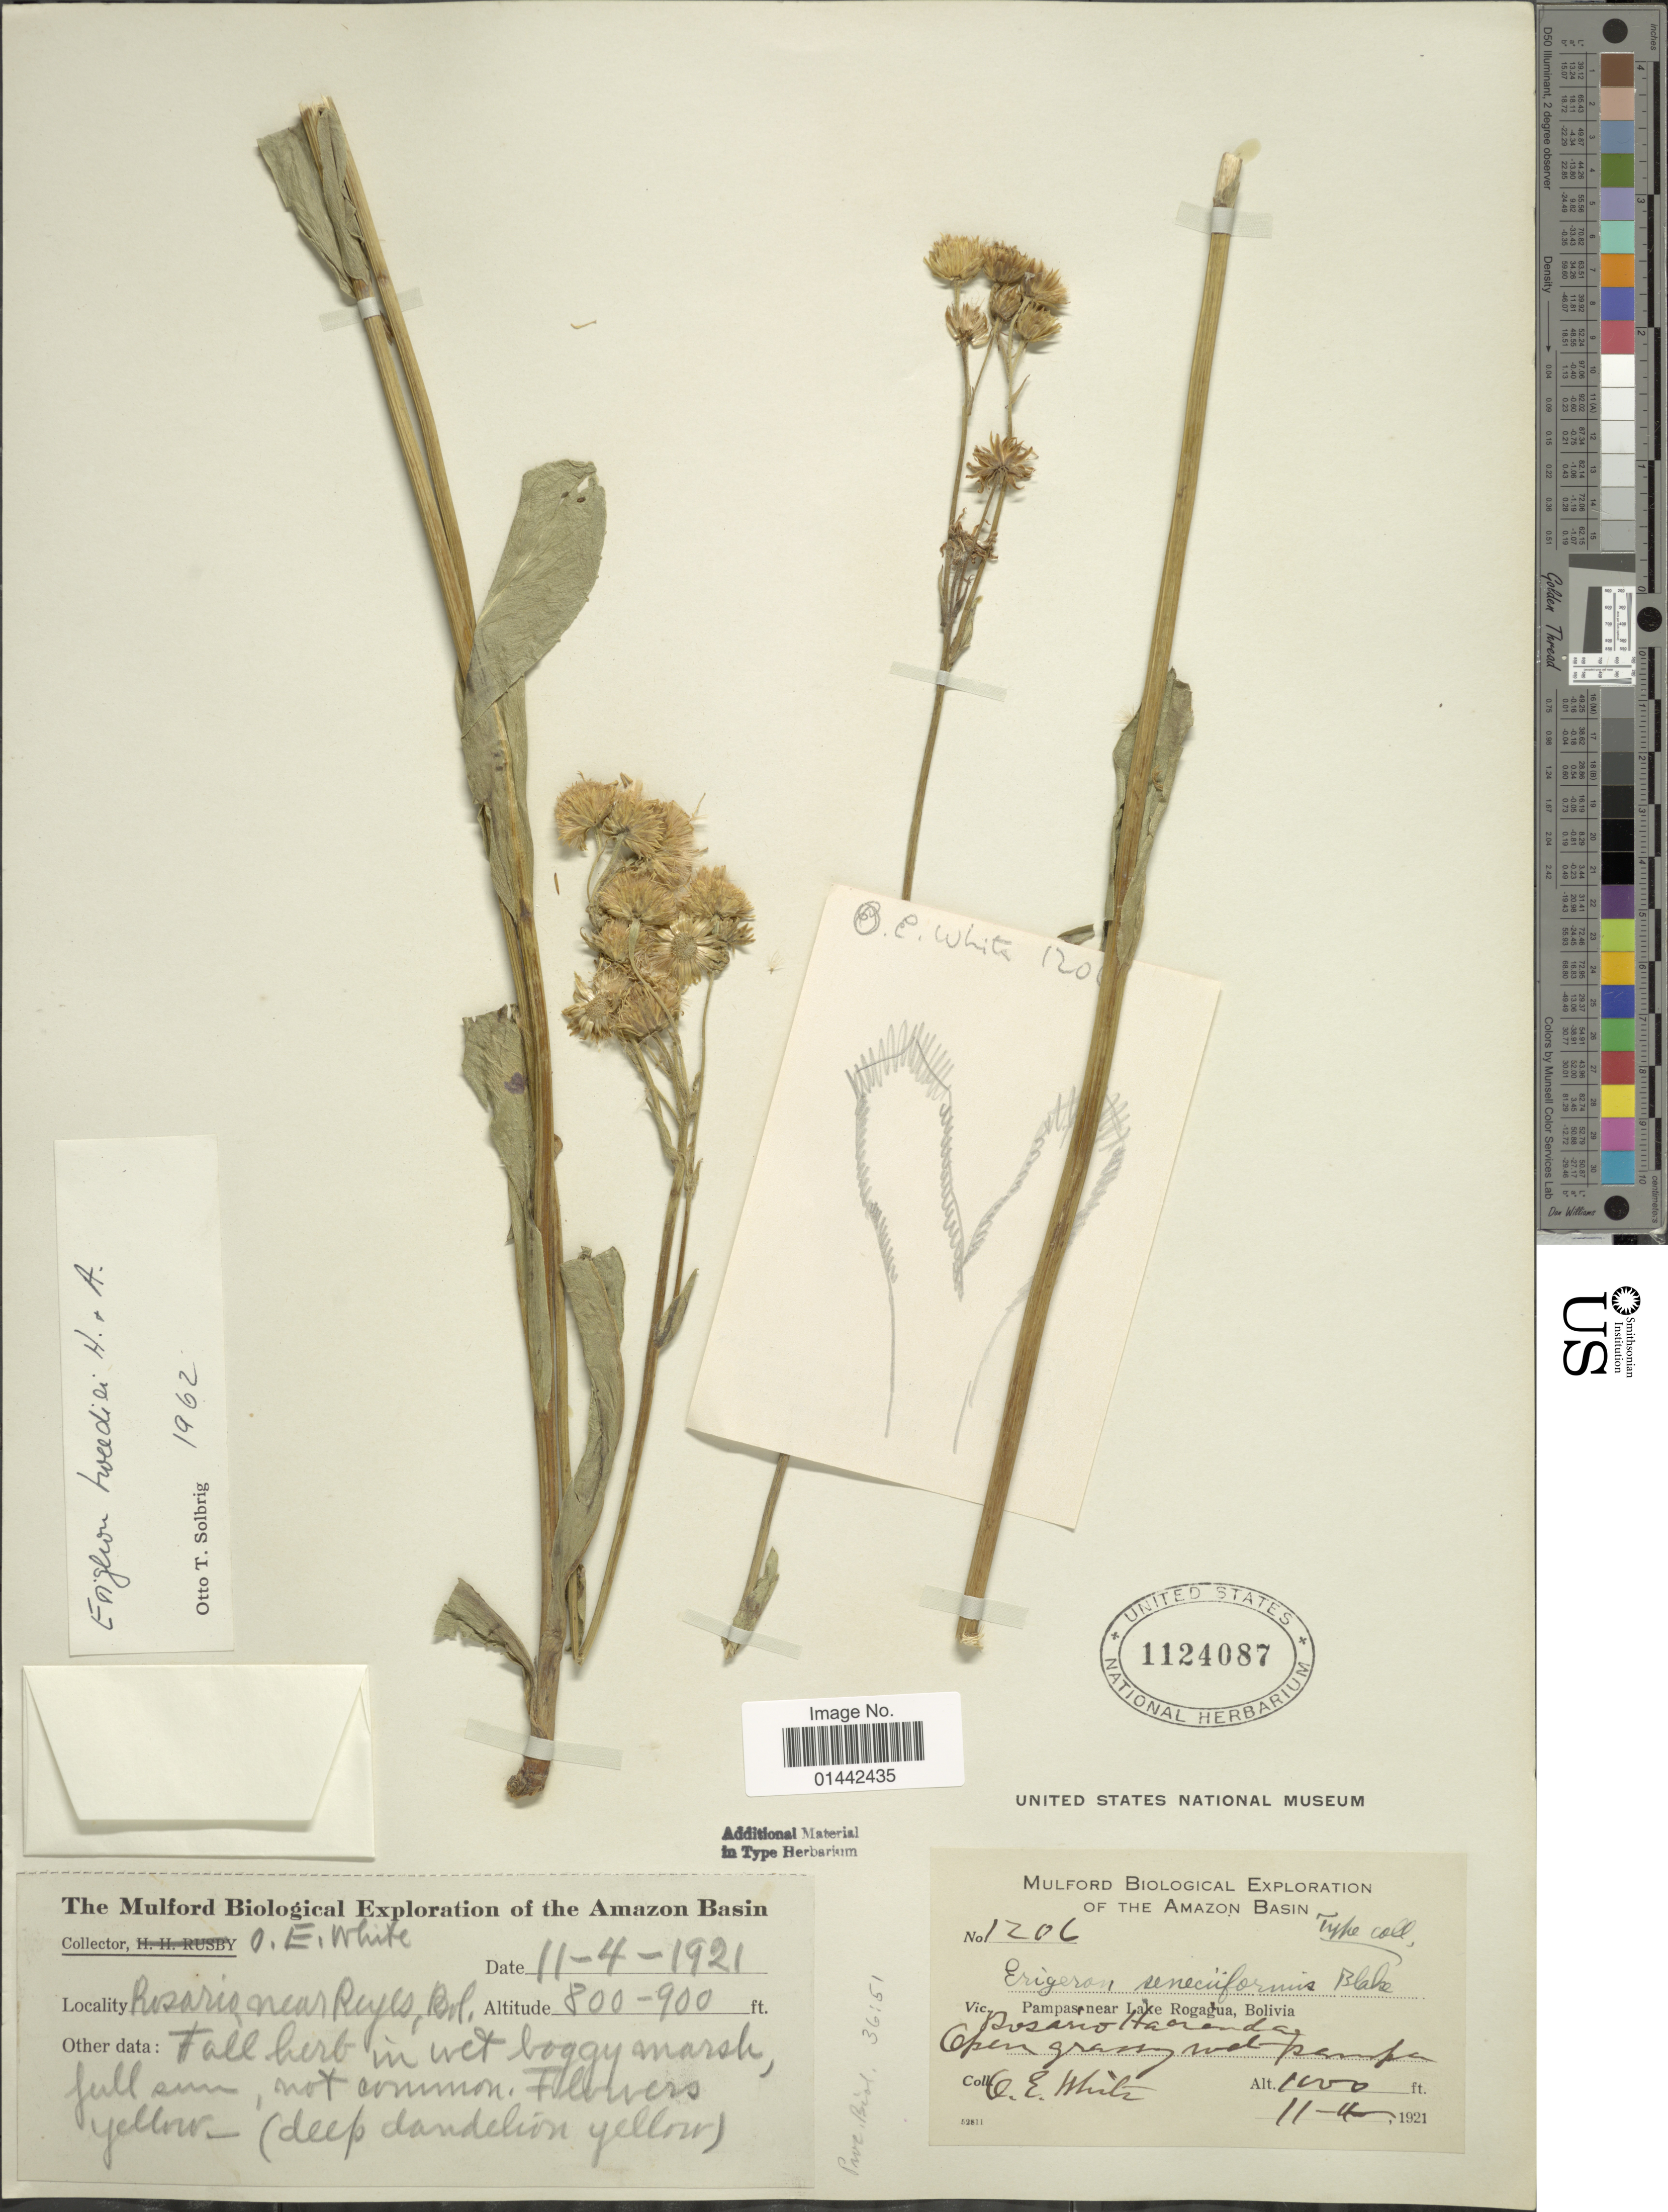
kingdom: Plantae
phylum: Tracheophyta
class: Magnoliopsida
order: Asterales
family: Asteraceae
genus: Erigeron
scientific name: Erigeron tweediei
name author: Hook. & Arn.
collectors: O. E. White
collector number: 1206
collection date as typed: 11-4-1921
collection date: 1921-11-04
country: Bolivia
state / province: Beni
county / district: José Ballivián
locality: Pampas near Lake Rogagua. Rosario Hacienda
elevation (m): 305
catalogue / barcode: US 1124087